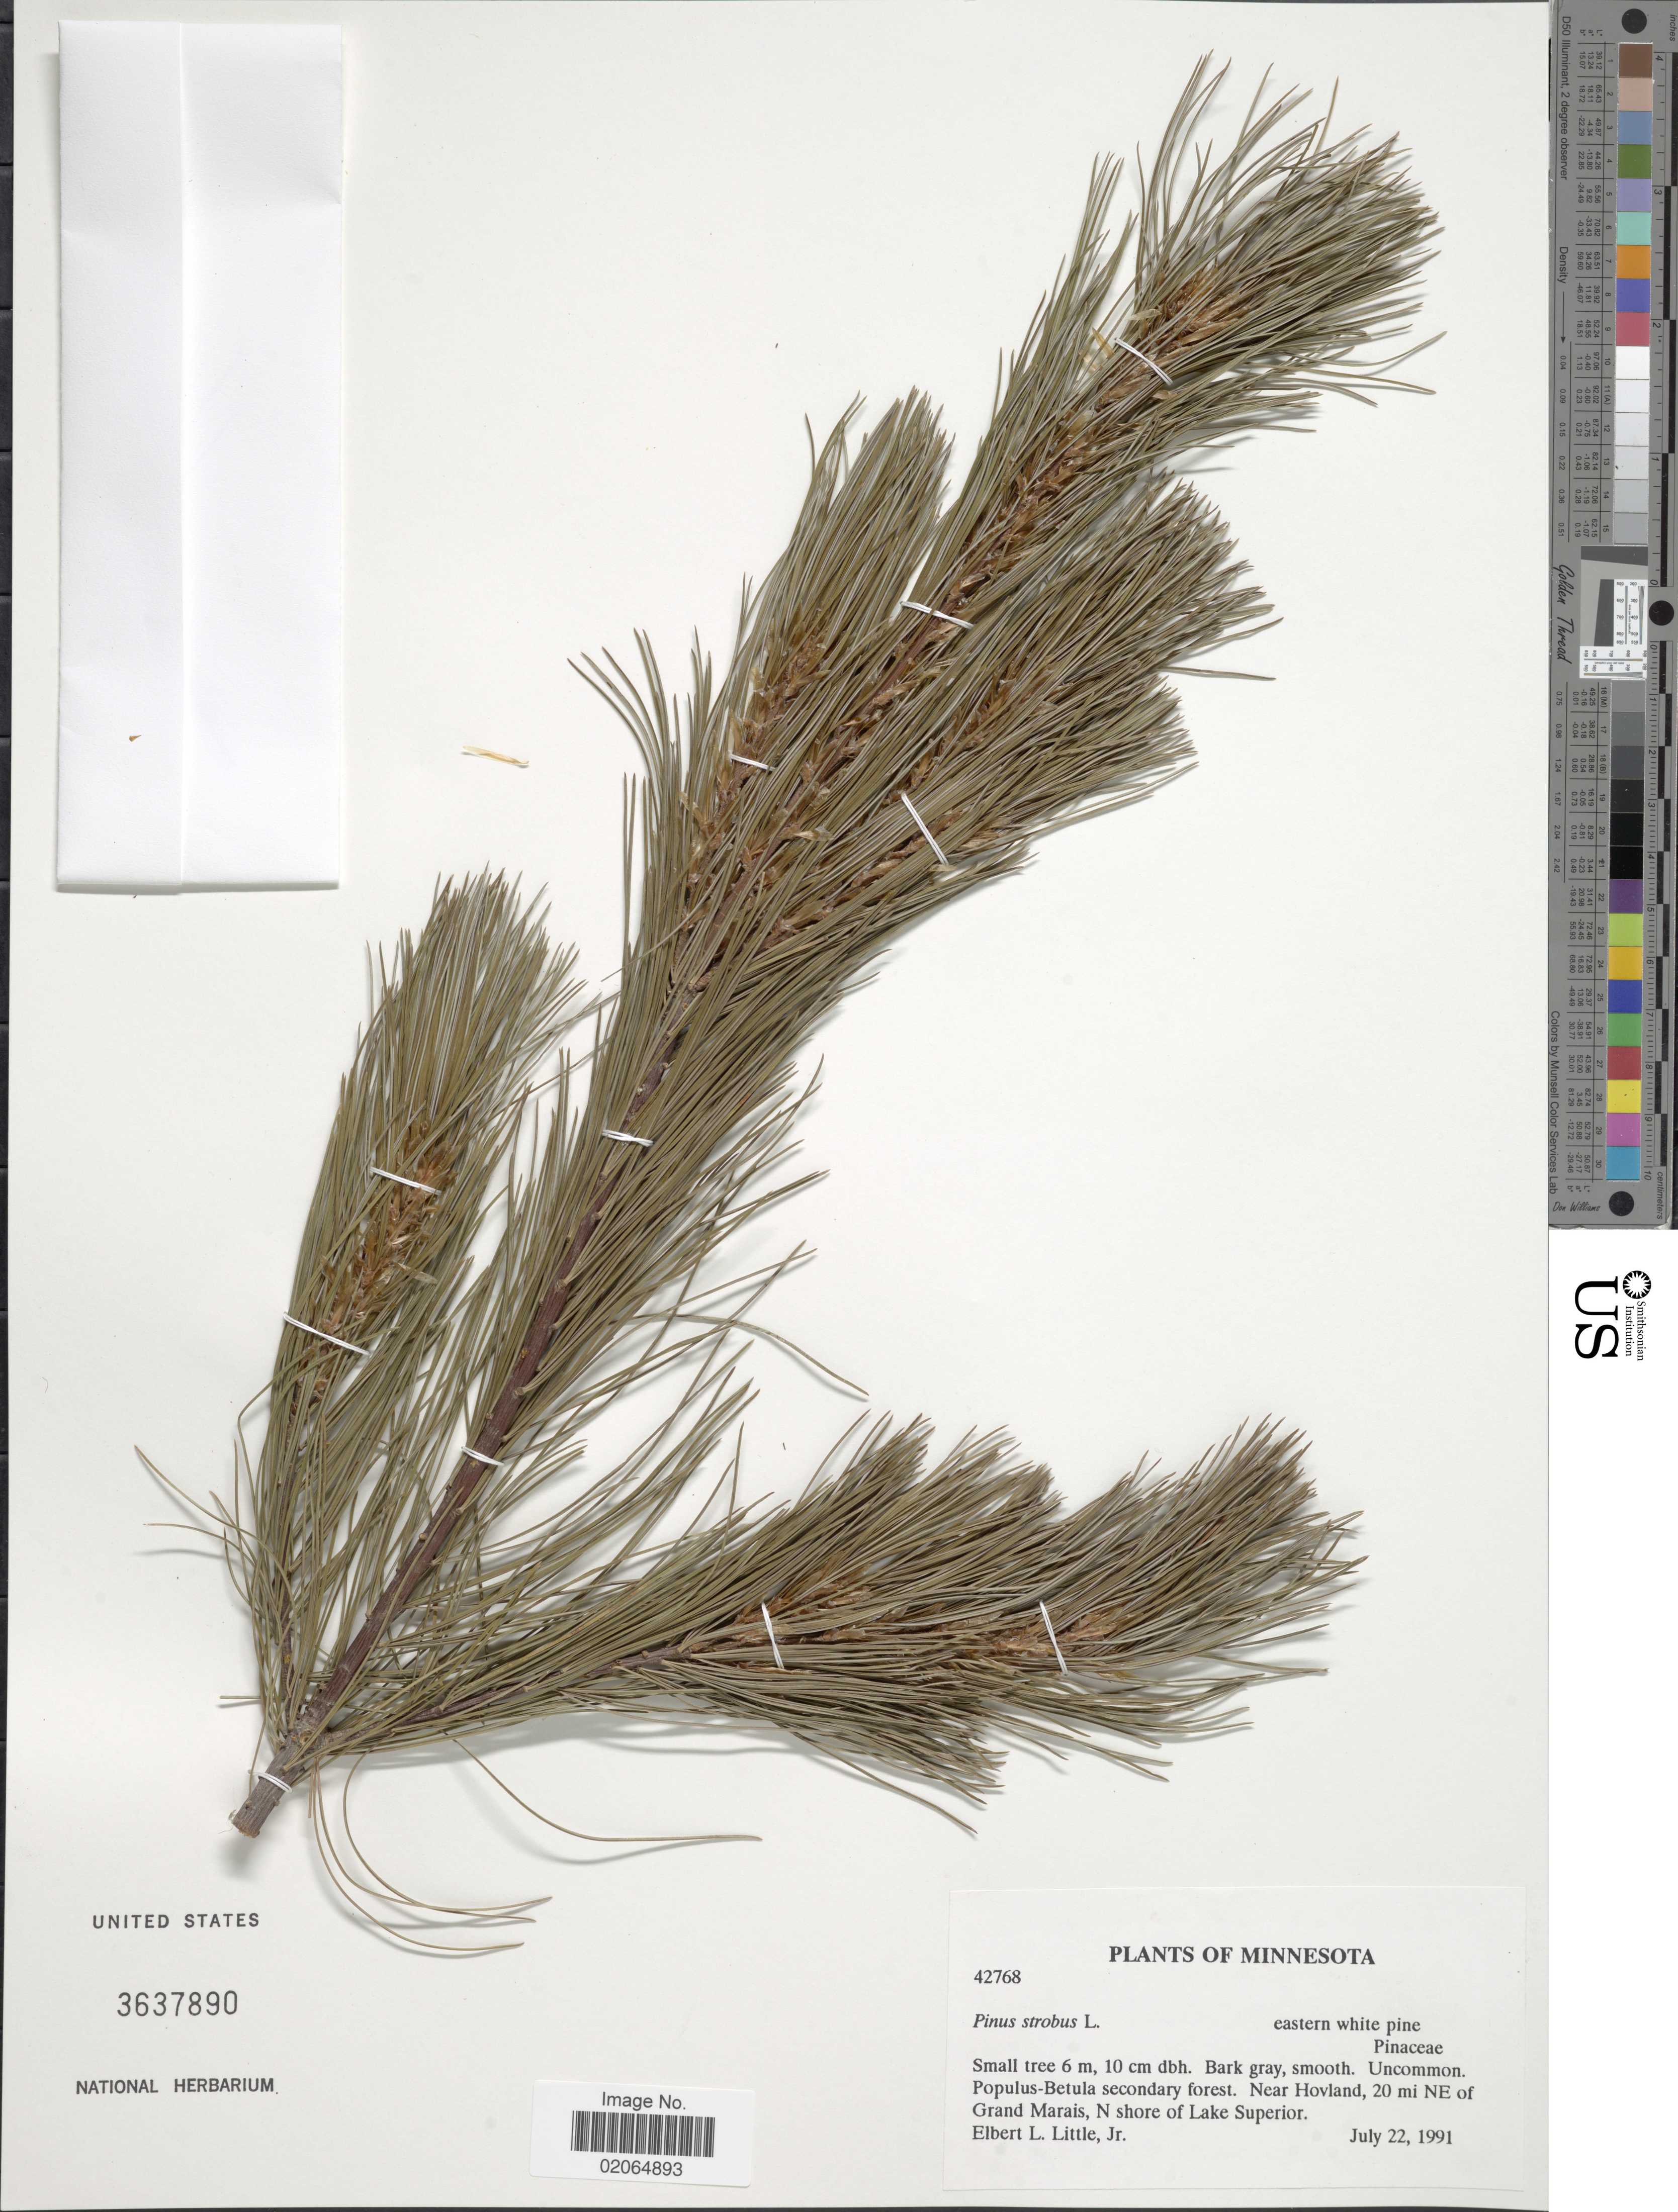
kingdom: Plantae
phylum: Tracheophyta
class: Pinopsida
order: Pinales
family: Pinaceae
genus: Pinus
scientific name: Pinus strobus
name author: L.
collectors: E. L. Little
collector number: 42768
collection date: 1991-07-22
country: United States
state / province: Minnesota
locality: Near Hovland, 20 mi. NE of Grand Marais, N shore of Lake Superior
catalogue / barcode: US 3637890